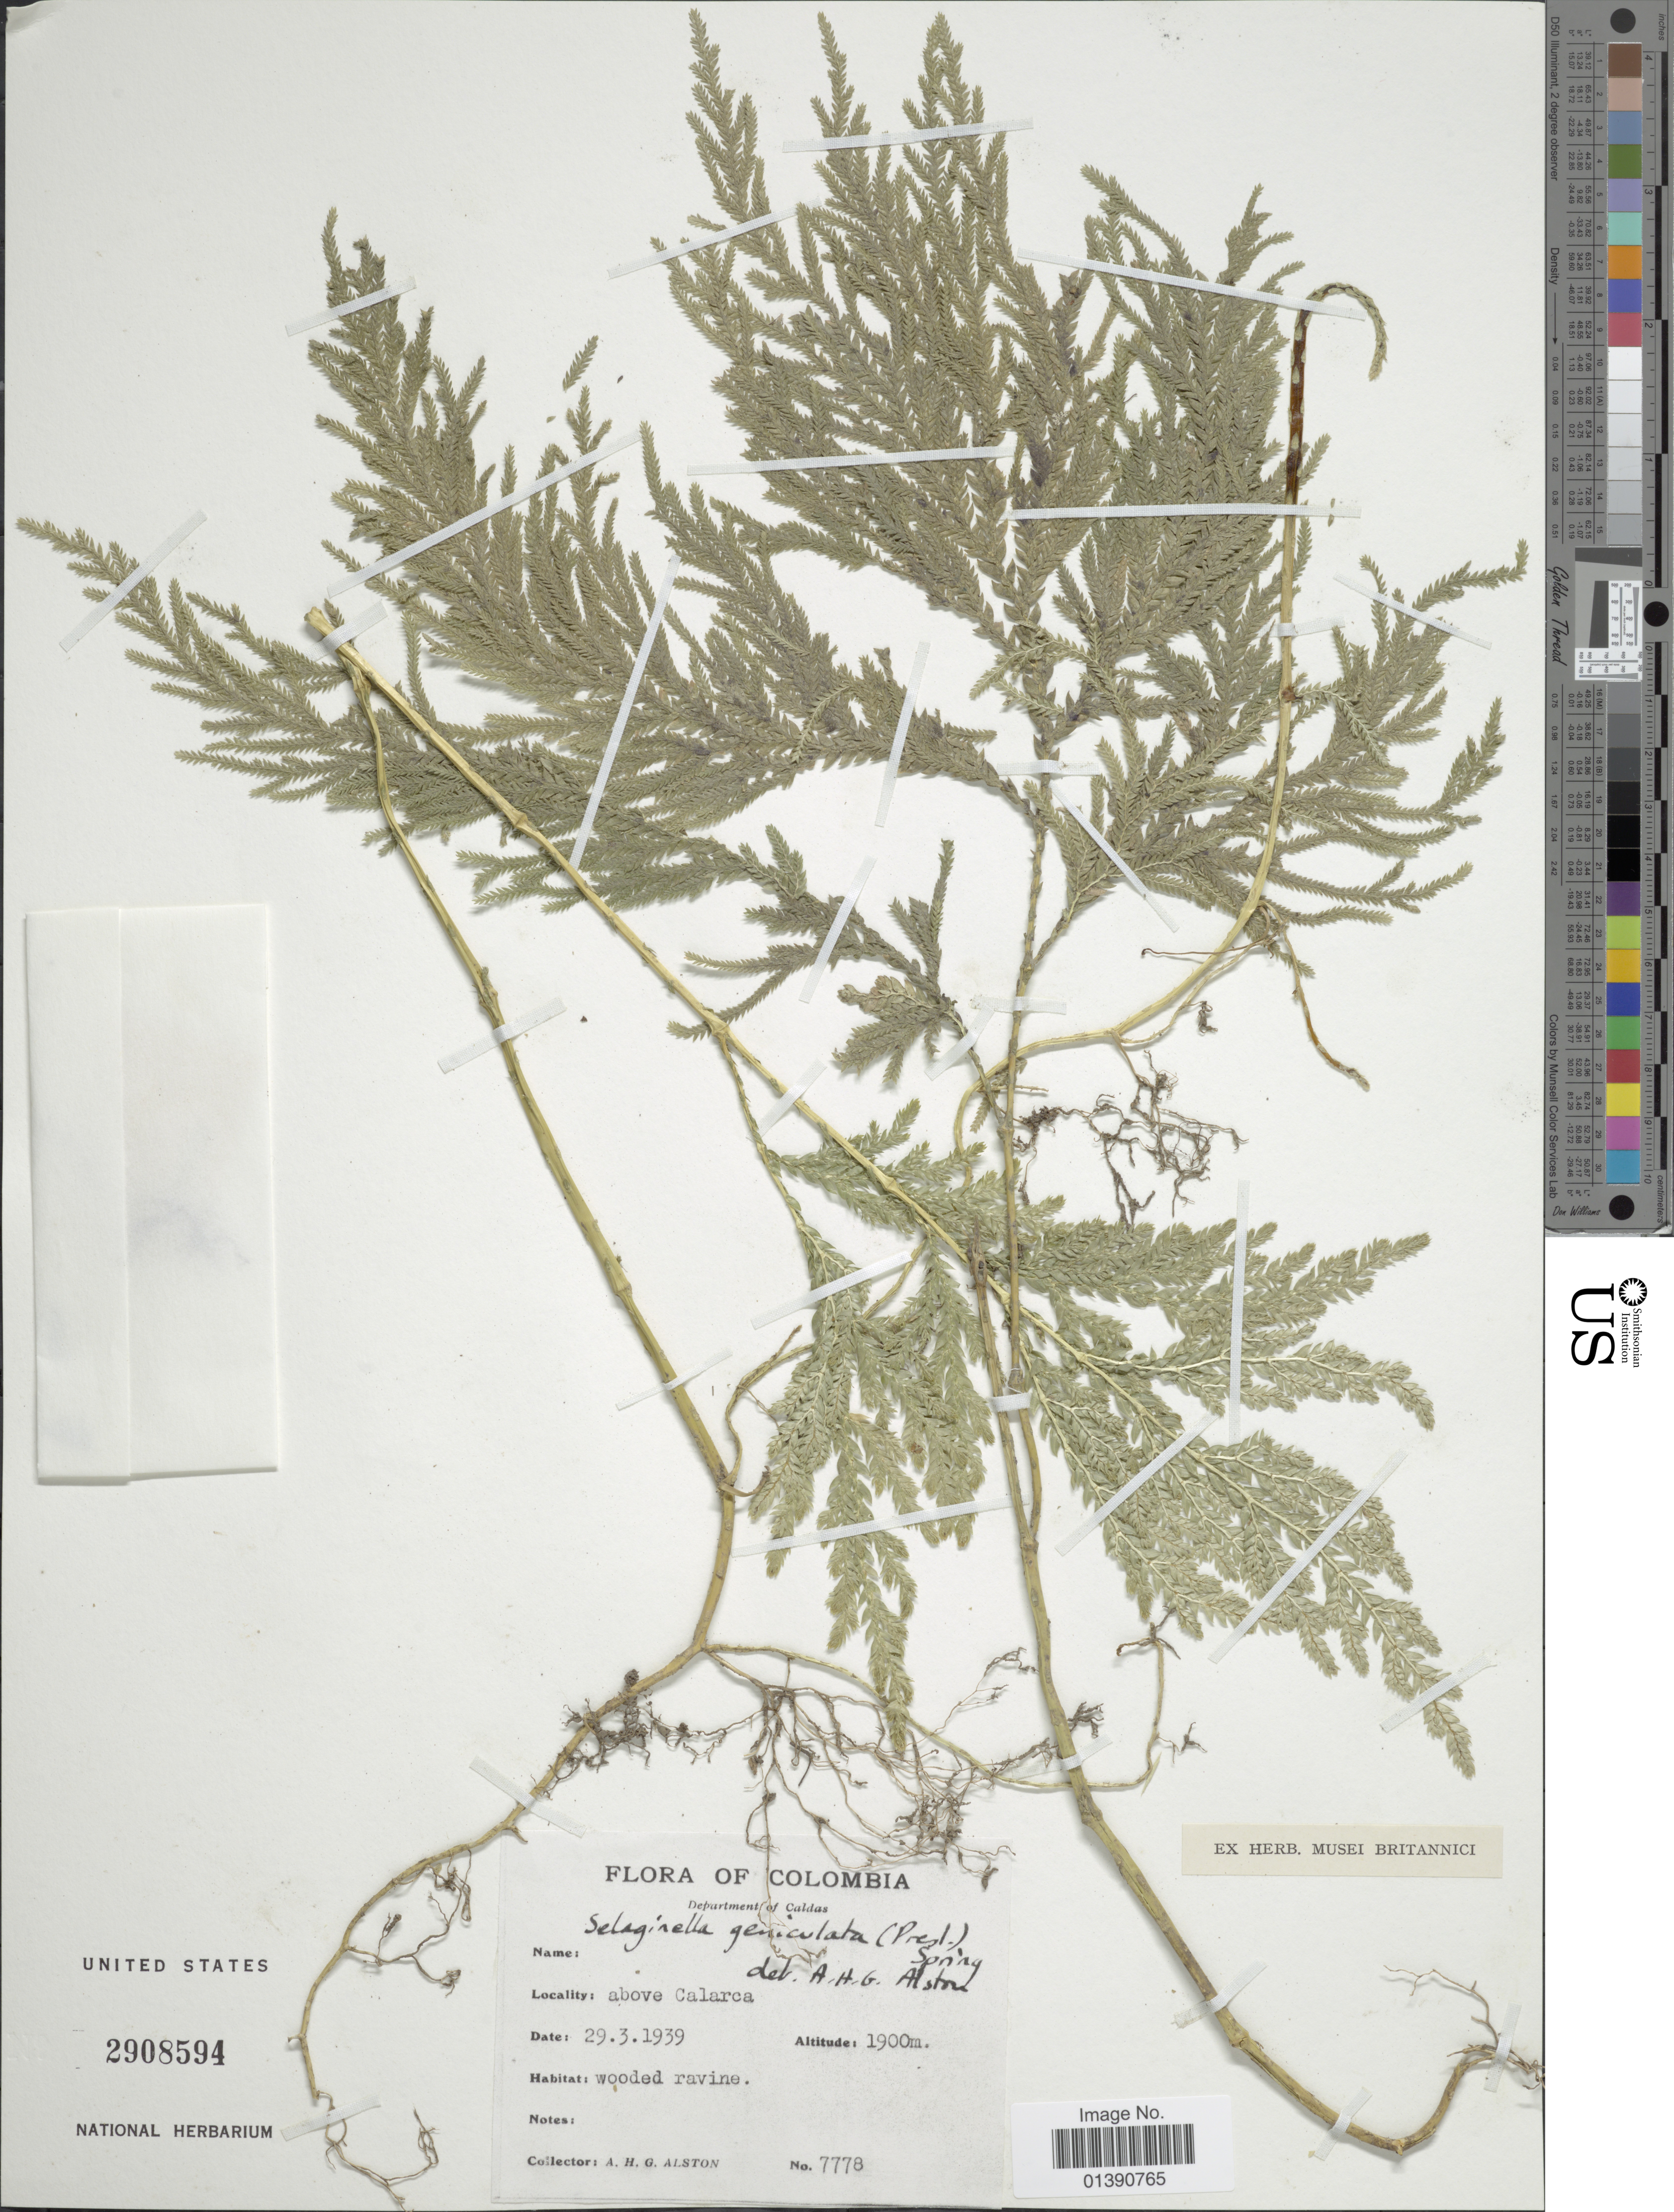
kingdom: Plantae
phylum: Tracheophyta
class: Lycopodiopsida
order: Selaginellales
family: Selaginellaceae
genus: Selaginella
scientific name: Selaginella geniculata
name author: (C. Presl) Spring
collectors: A. H. Alston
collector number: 7778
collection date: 1939-03-29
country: Colombia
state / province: Caldas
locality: Above Calarca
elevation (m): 1900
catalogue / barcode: US 2908594